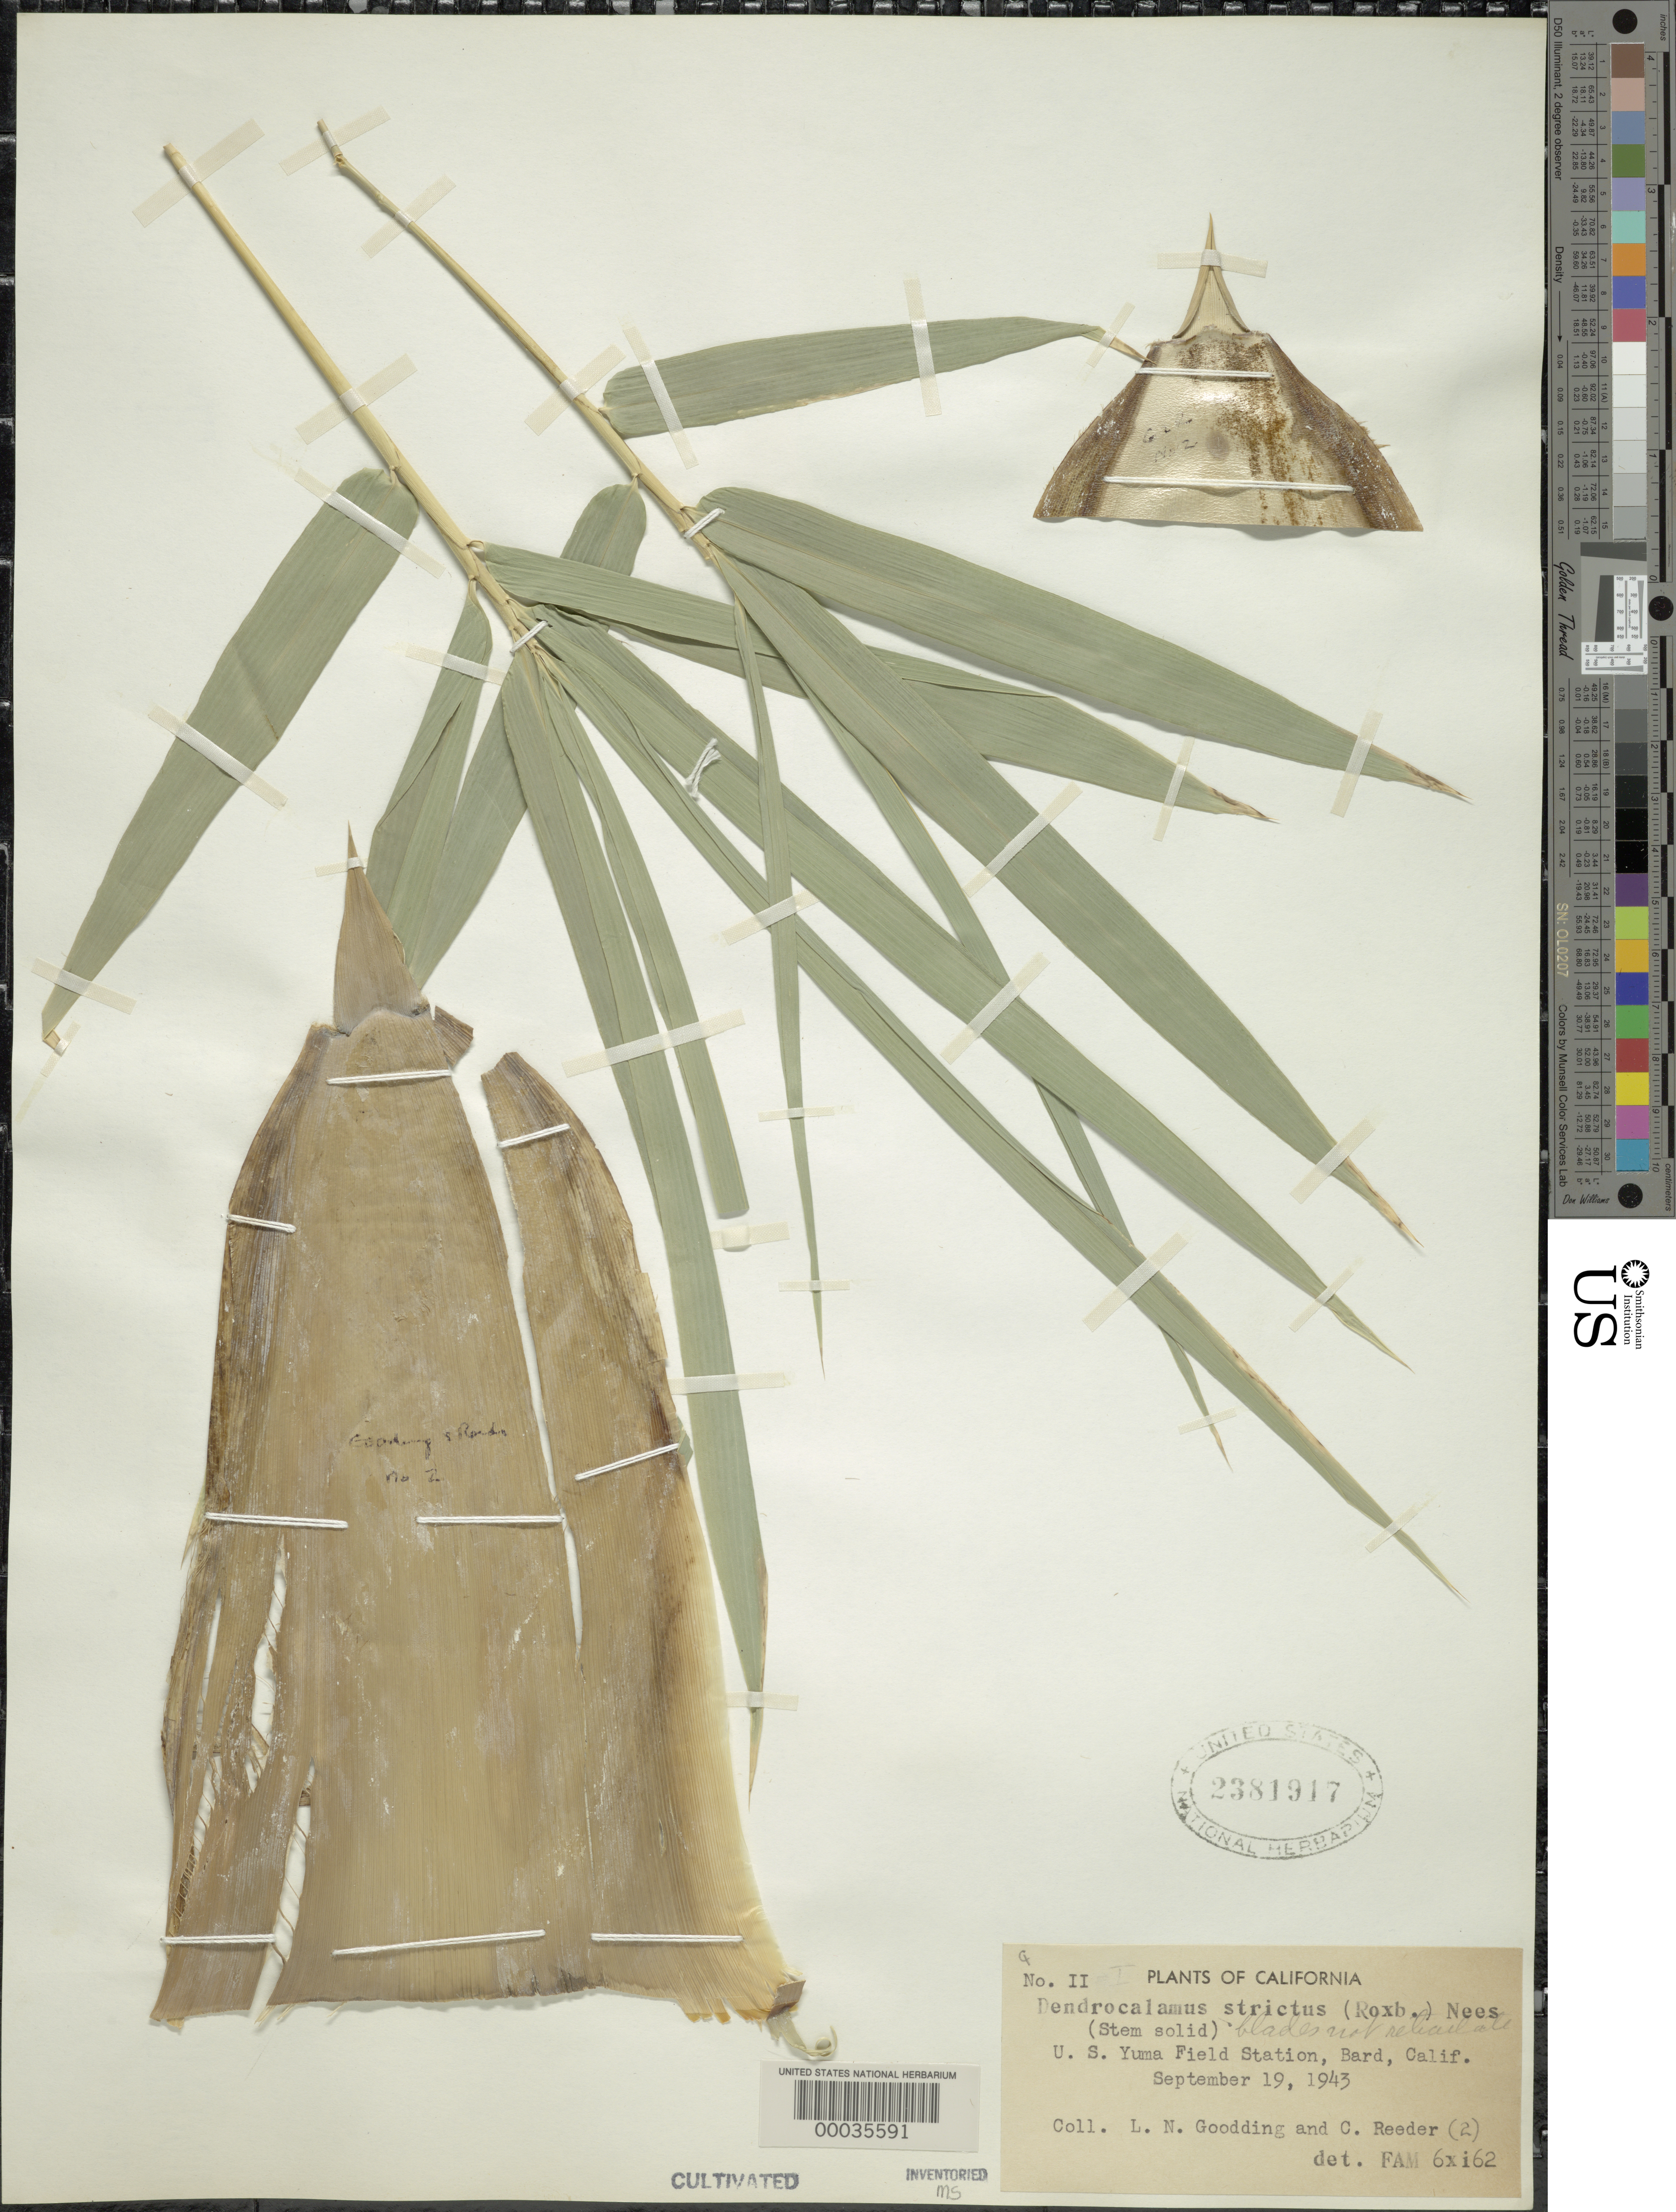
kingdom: Plantae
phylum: Tracheophyta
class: Liliopsida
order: Poales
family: Poaceae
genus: Dendrocalamus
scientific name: Dendrocalamus strictus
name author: (Roxb.) Nees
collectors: L. N. Goodding & C. G. Reeder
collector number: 2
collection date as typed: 19 Sep 1943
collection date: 1943-09-19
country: United States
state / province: California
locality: U.s. yuma field station-bard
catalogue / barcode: US 2381917